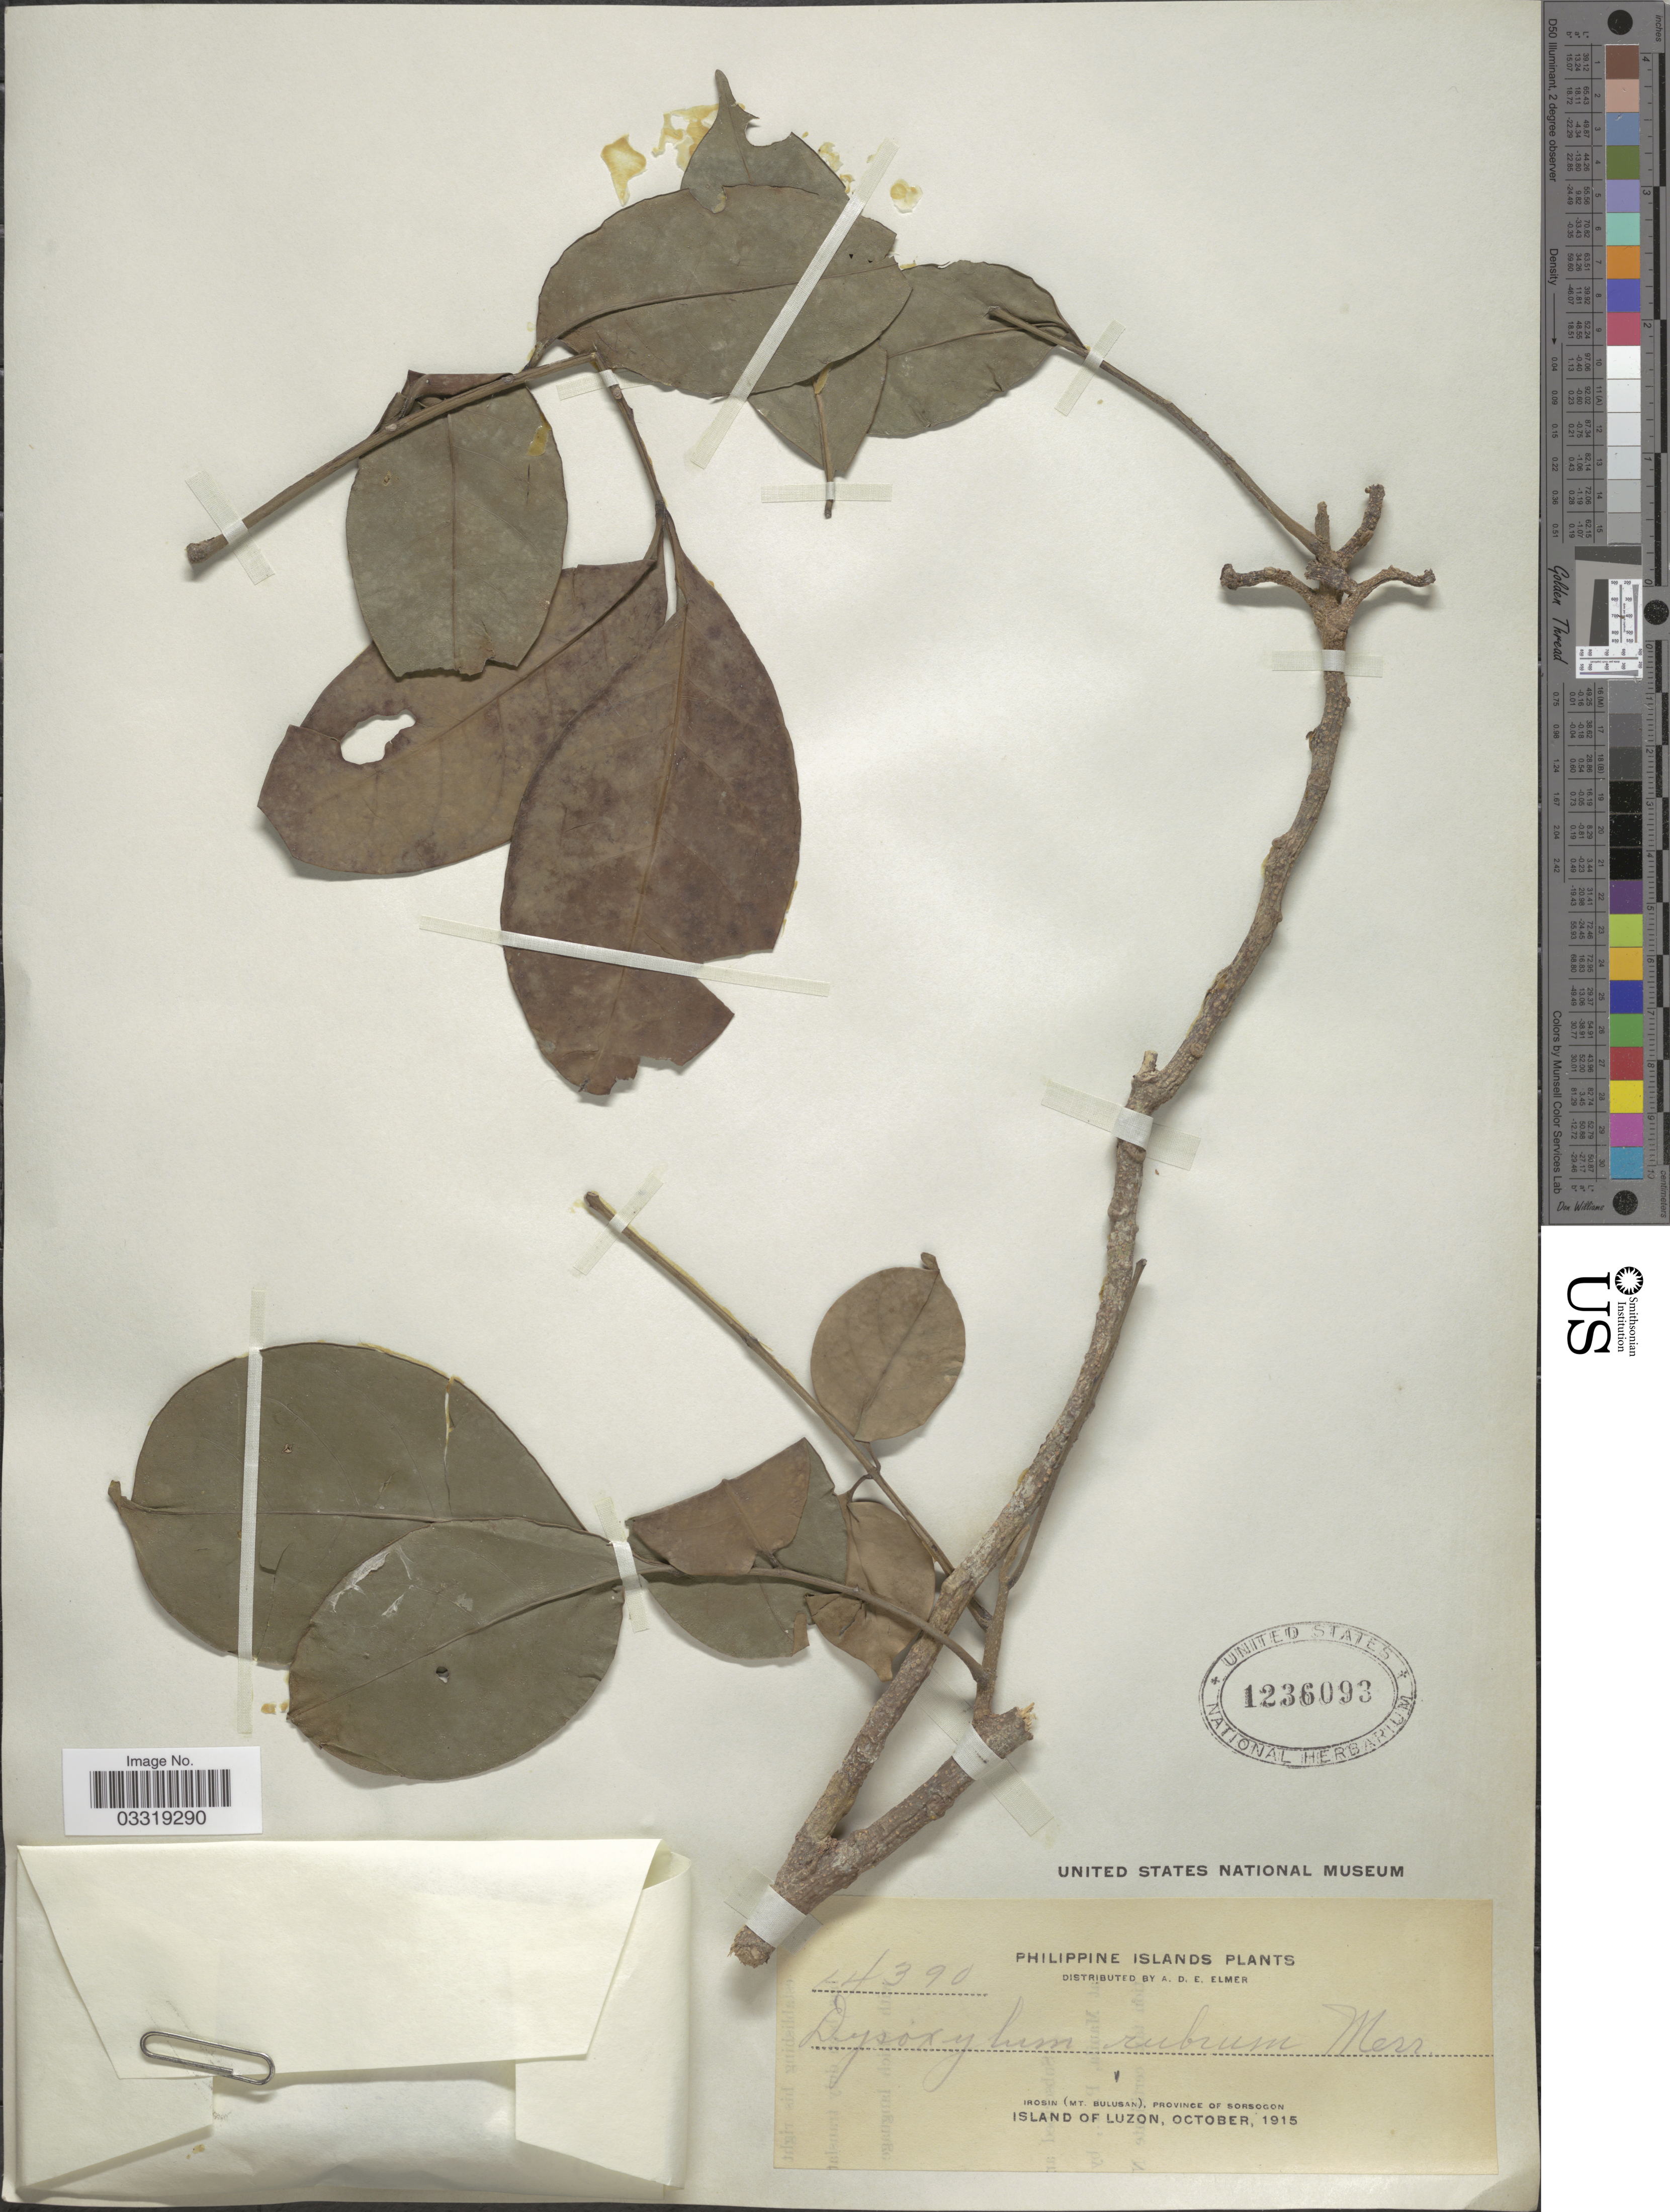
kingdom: Plantae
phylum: Tracheophyta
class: Magnoliopsida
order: Sapindales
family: Meliaceae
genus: Goniocheton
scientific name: Goniocheton arborescens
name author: Blume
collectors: A. D. E. Elmer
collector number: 14390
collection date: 1915-10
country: Philippines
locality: Irsosin (Mt. Bulusan), Province of Sorsogon, Island of Luzon.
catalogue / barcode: US 1236093